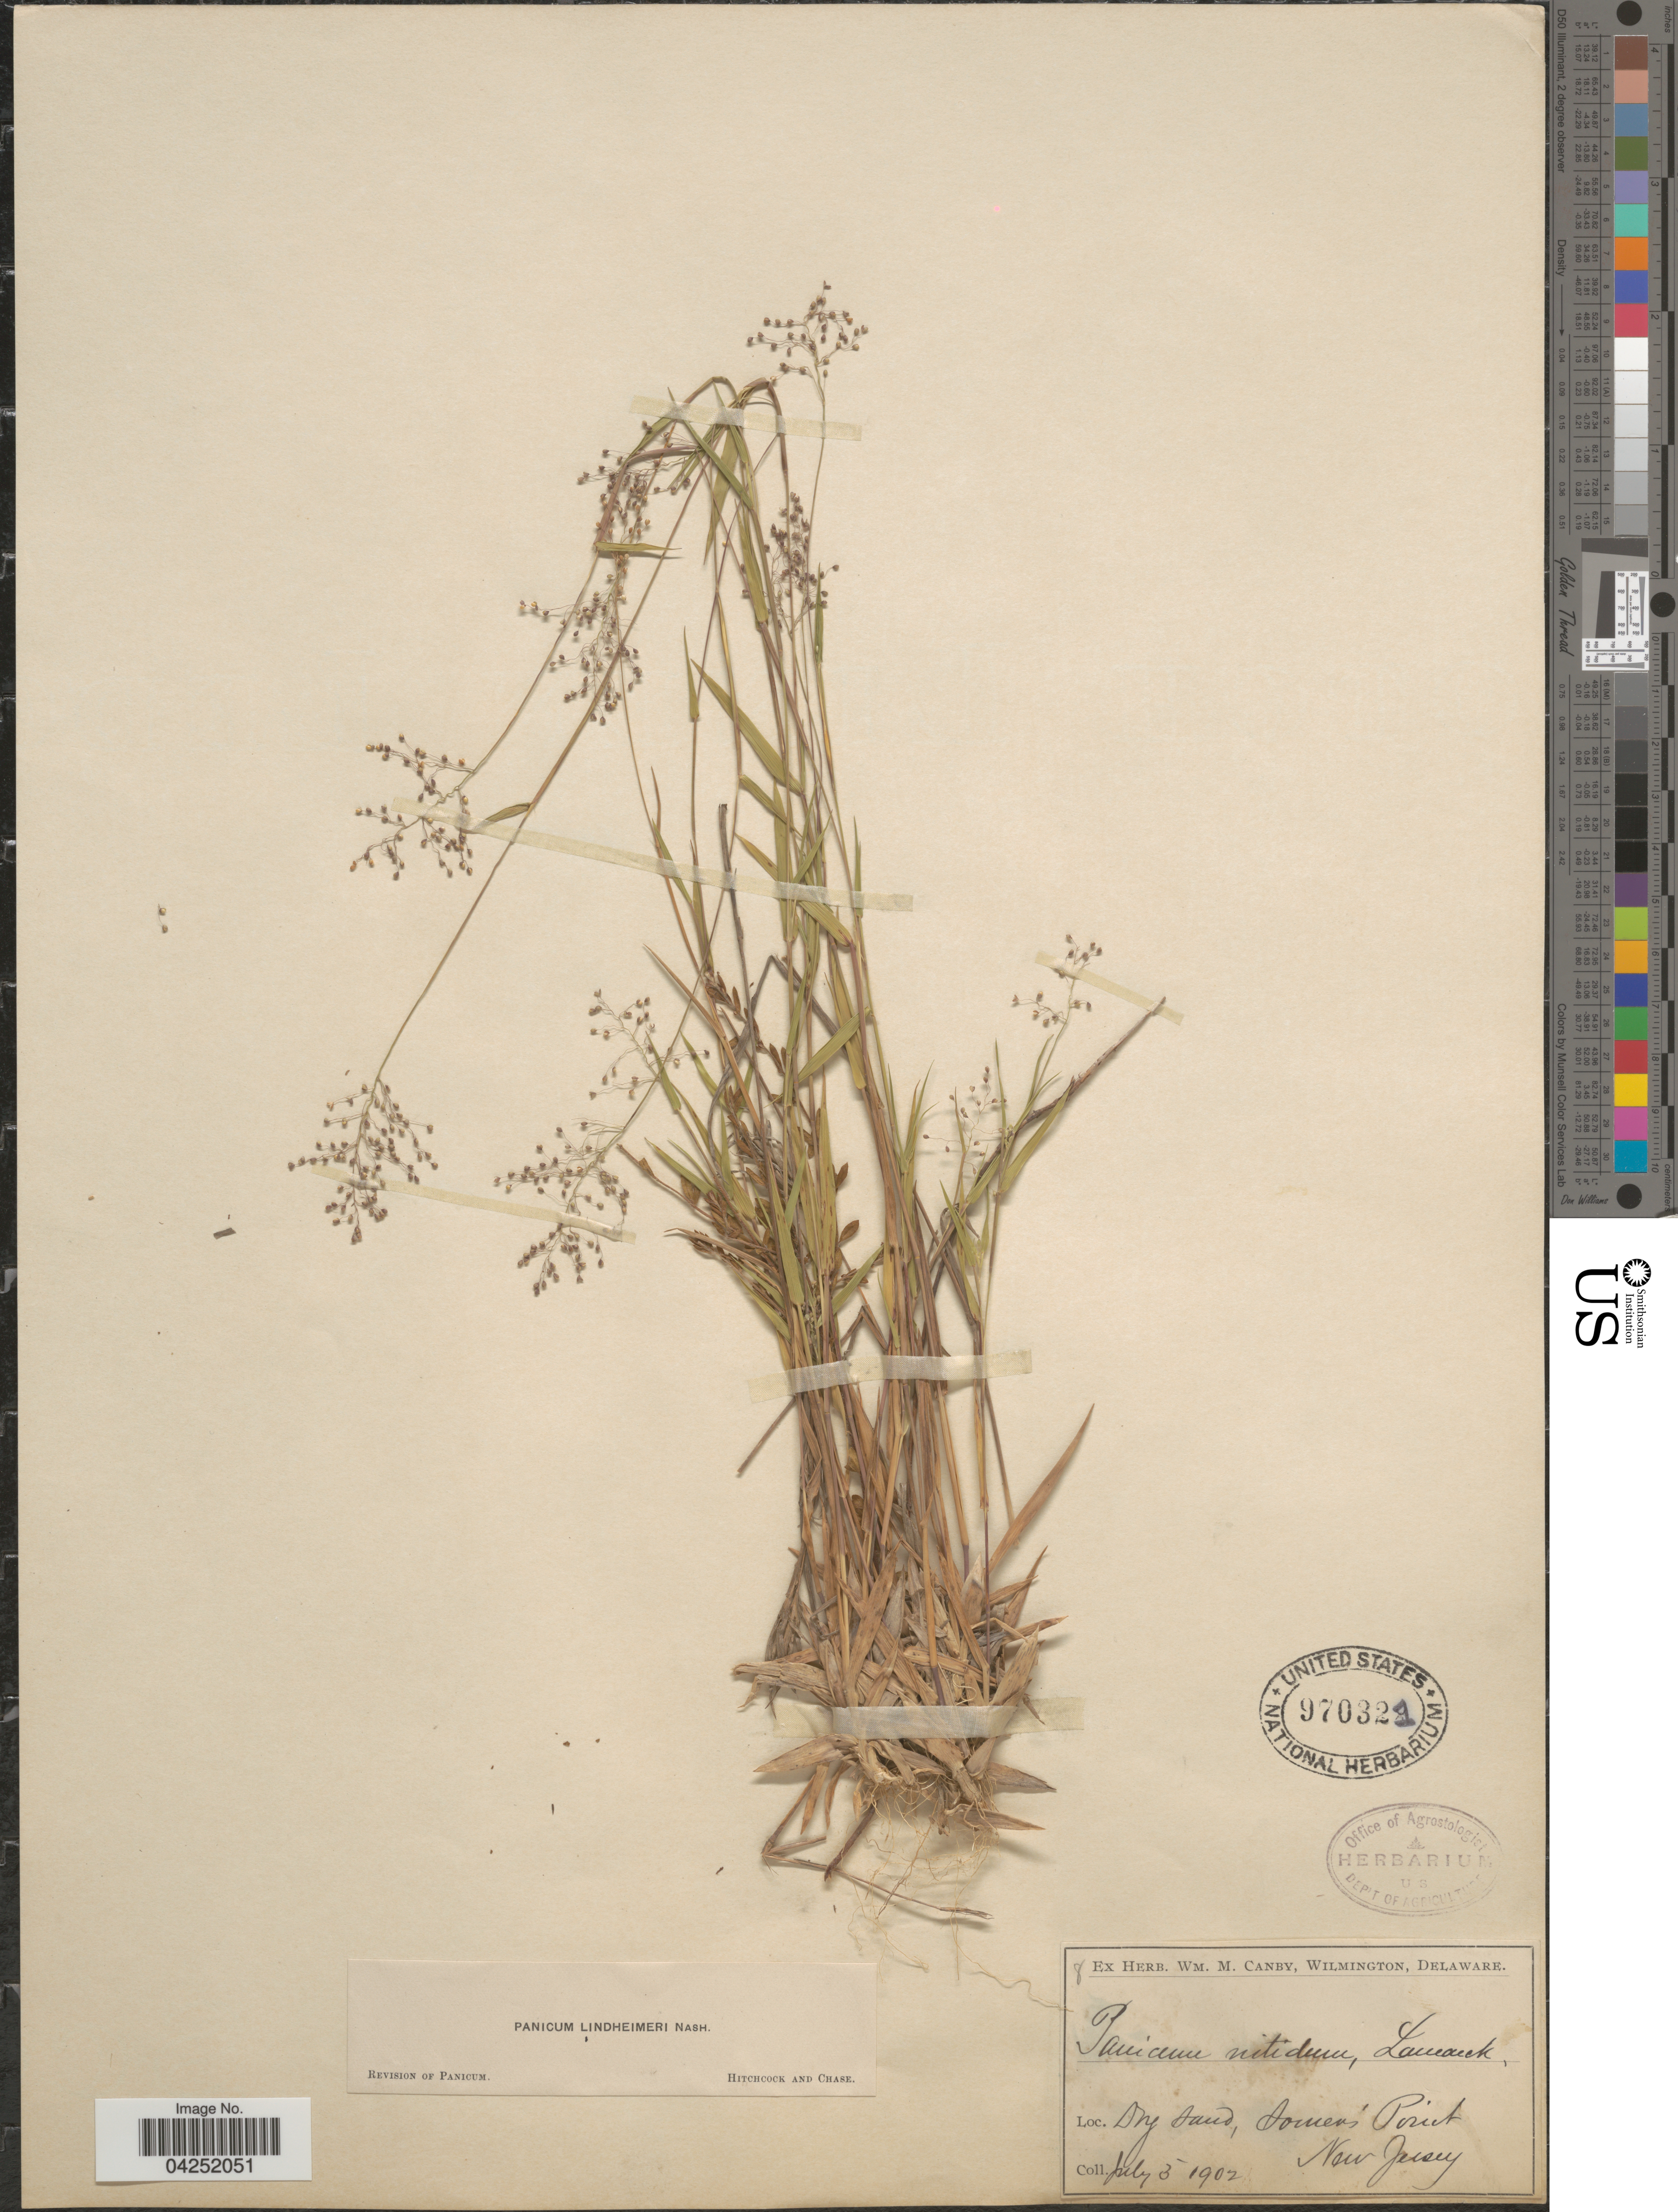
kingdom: Plantae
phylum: Tracheophyta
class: Liliopsida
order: Poales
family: Poaceae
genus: Dichanthelium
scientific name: Dichanthelium acuminatum var. lindheimeri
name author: (Nash) Gould & C.A. Clark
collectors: ex herb. W.M. Canby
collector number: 8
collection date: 1902-07-03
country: United States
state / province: New Jersey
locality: Dry sand, Somer's Point.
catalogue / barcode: US 970321